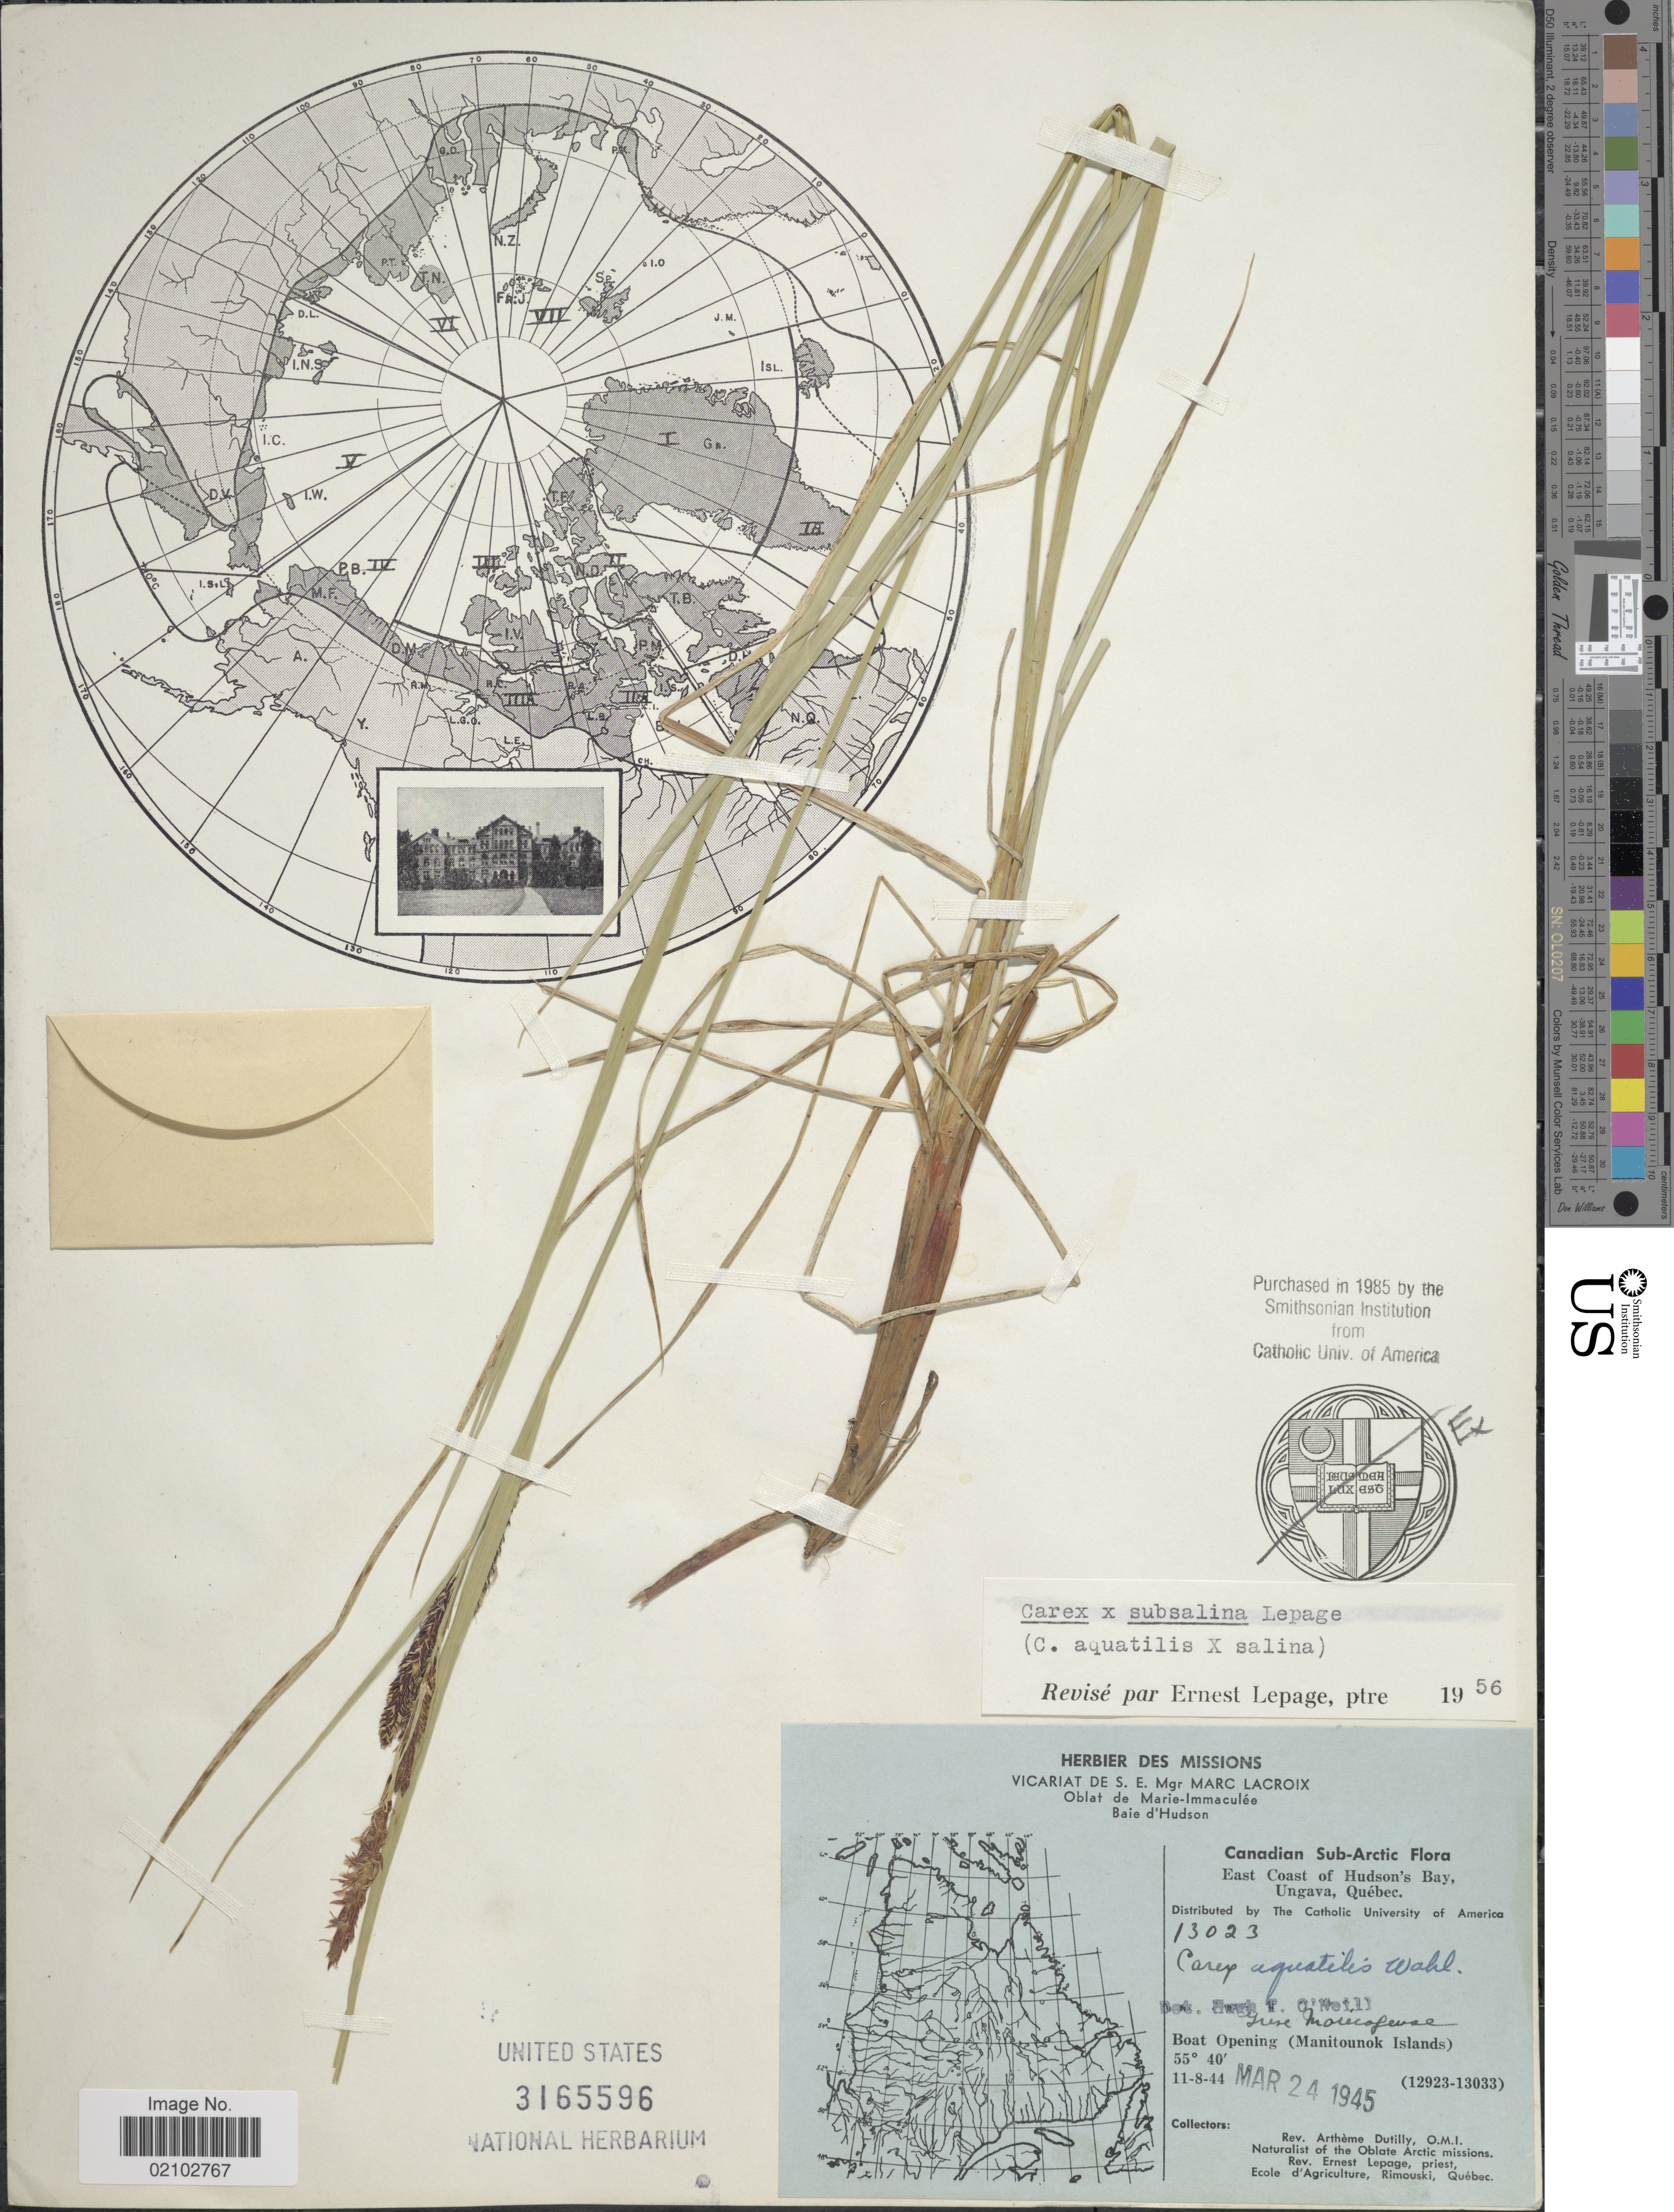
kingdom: Plantae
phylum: Tracheophyta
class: Liliopsida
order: Poales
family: Cyperaceae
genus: Carex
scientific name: Carex aquatilis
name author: Wahlenb.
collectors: A. Dutilly & E. Lepage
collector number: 13023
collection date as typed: Transcribed d/m/y: 11/8/44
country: Canada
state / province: Quebec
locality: Canadian Sub-Arctic, East Coast of Hudson Bay, Ungava, Boat Opening (Manitounok Islands),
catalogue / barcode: US 3165596